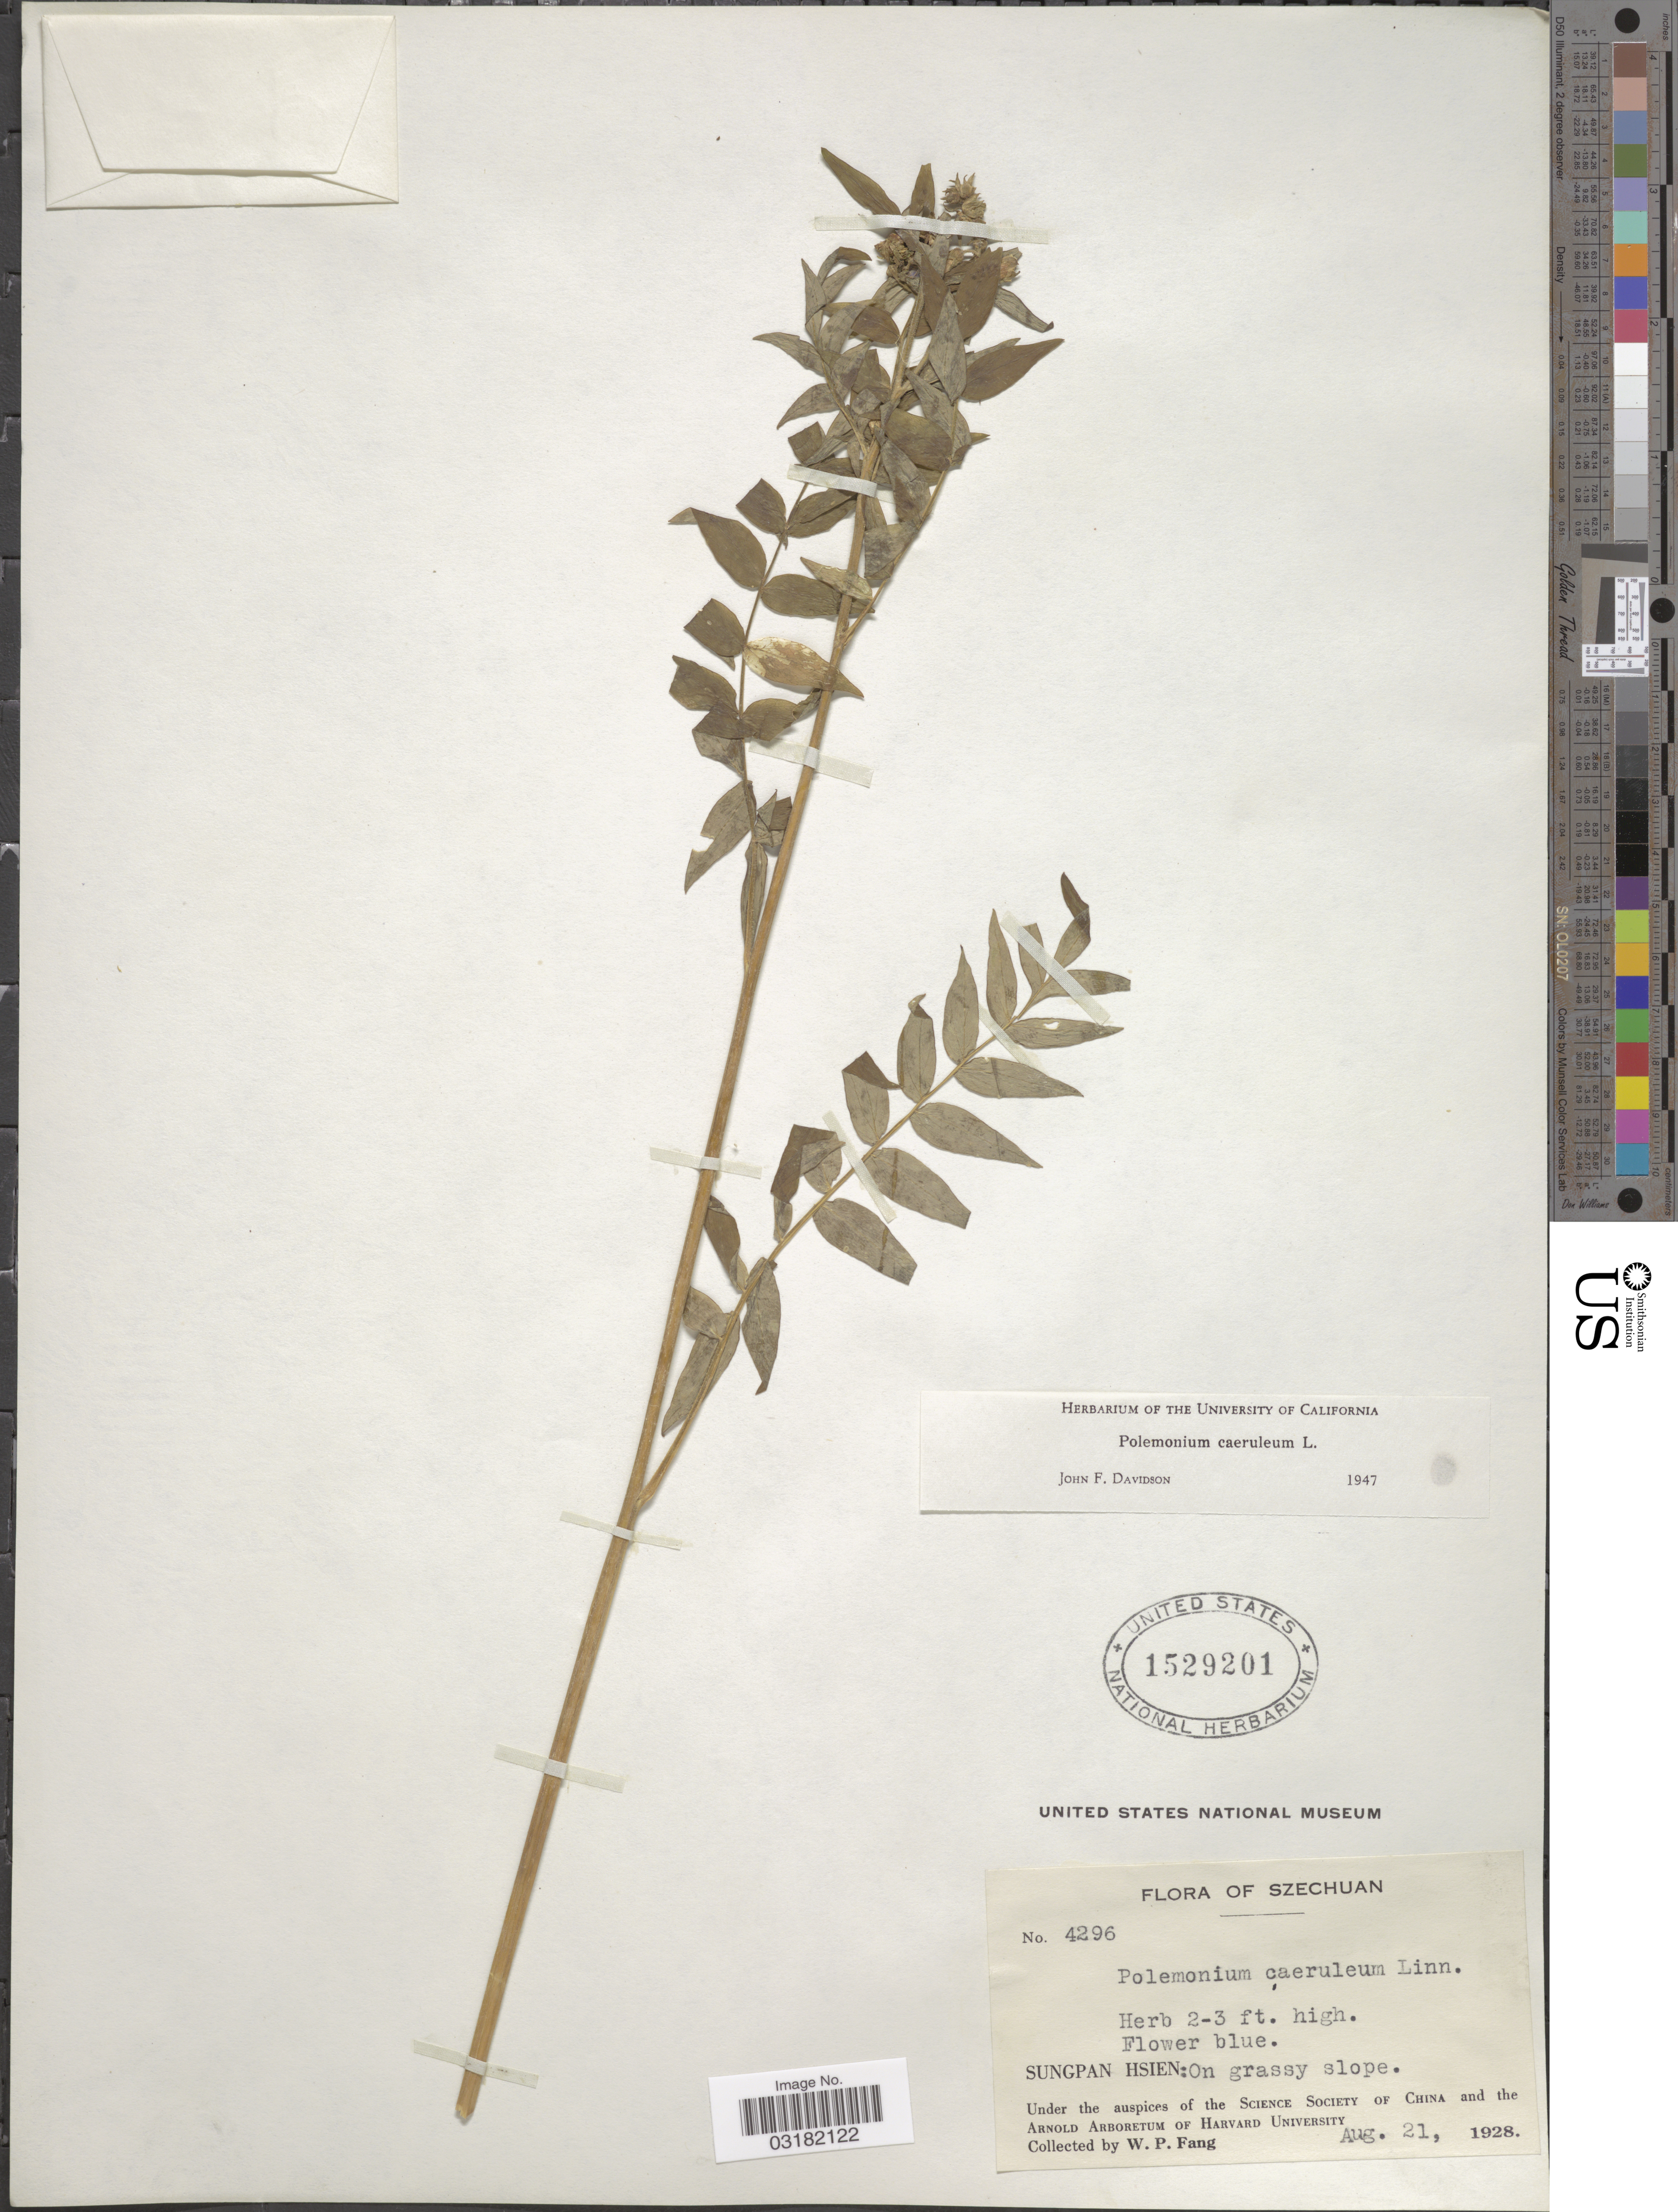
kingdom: Plantae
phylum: Tracheophyta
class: Magnoliopsida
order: Ericales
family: Polemoniaceae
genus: Polemonium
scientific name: Polemonium caeruleum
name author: L.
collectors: W. P. Fang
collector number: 4296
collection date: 1928-08-21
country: China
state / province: Sichuan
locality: Szechuan. Sungpan Hsien: On grassy slope.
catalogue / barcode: US 1529201